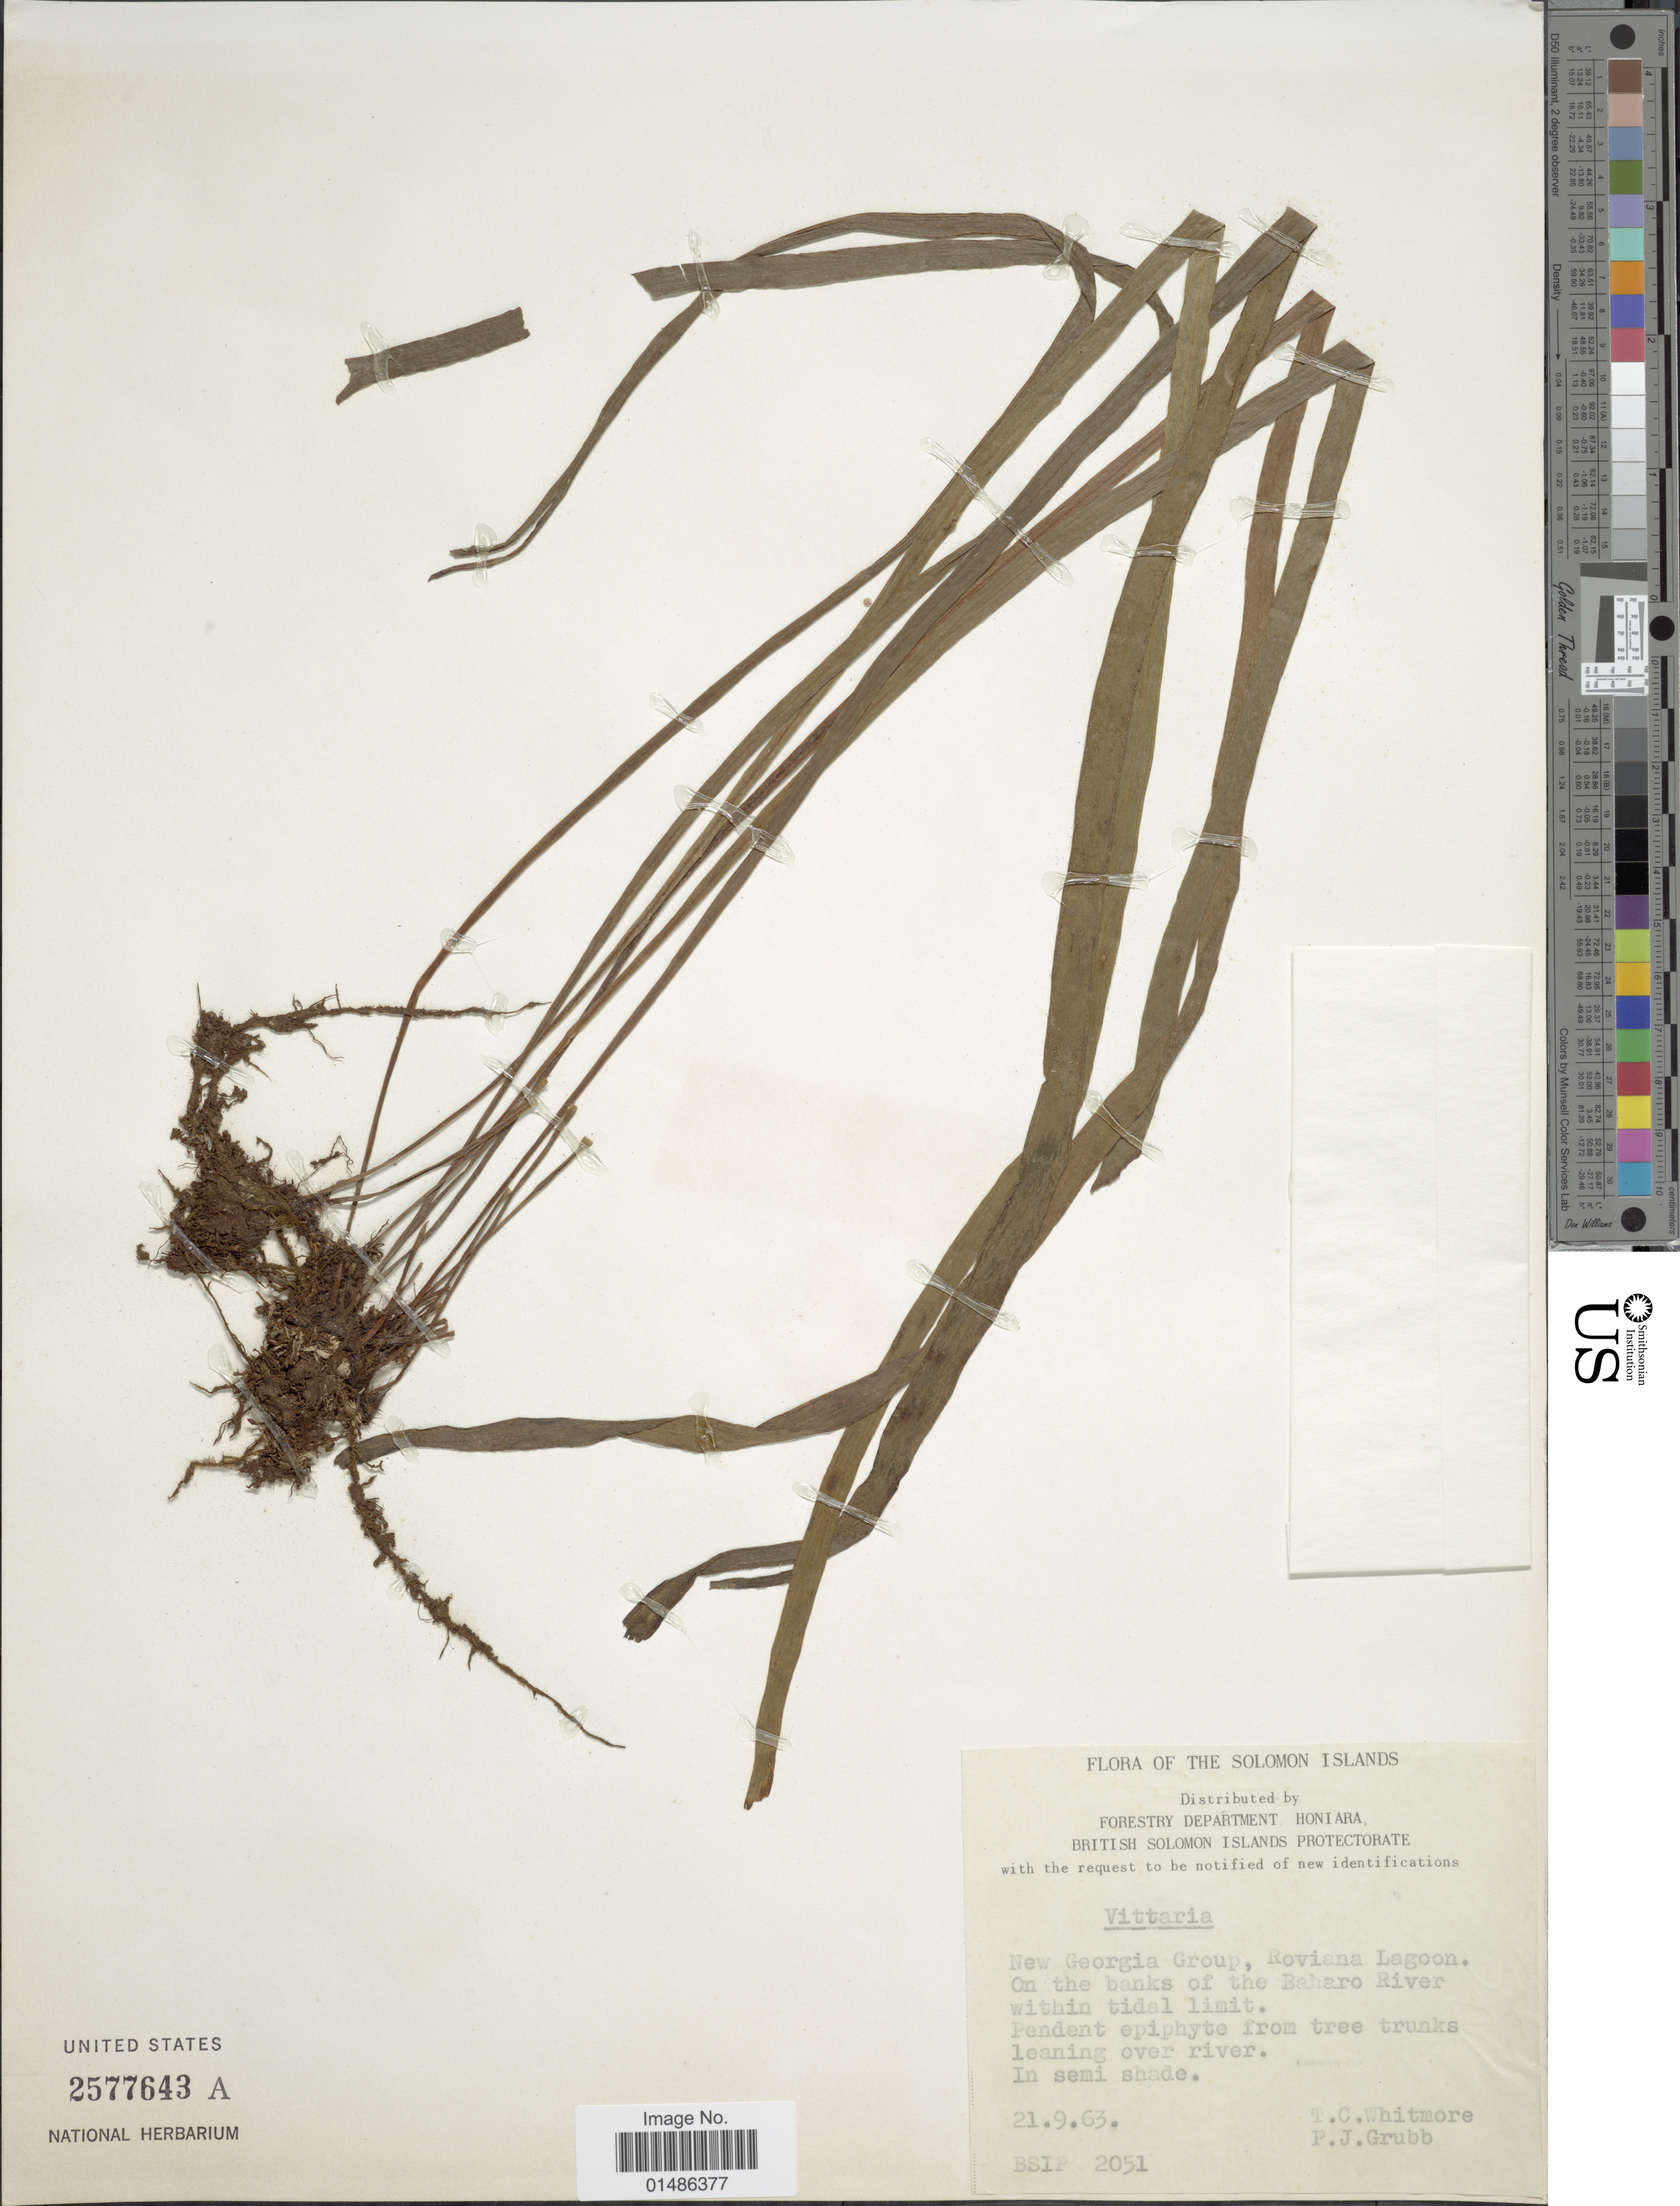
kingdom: Plantae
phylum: Tracheophyta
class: Polypodiopsida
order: Polypodiales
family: Pteridaceae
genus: Haplopteris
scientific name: Haplopteris sp.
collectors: T. C. Whitmore & P. J. Grubb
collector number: BSIP 2051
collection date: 1963-09-21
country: Solomon Islands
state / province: Solomon Islands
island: New Georgia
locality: New Georgia Group, Roviana Lagoon. On the banks of the Baharo River within tidal limit.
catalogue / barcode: US 2577643A